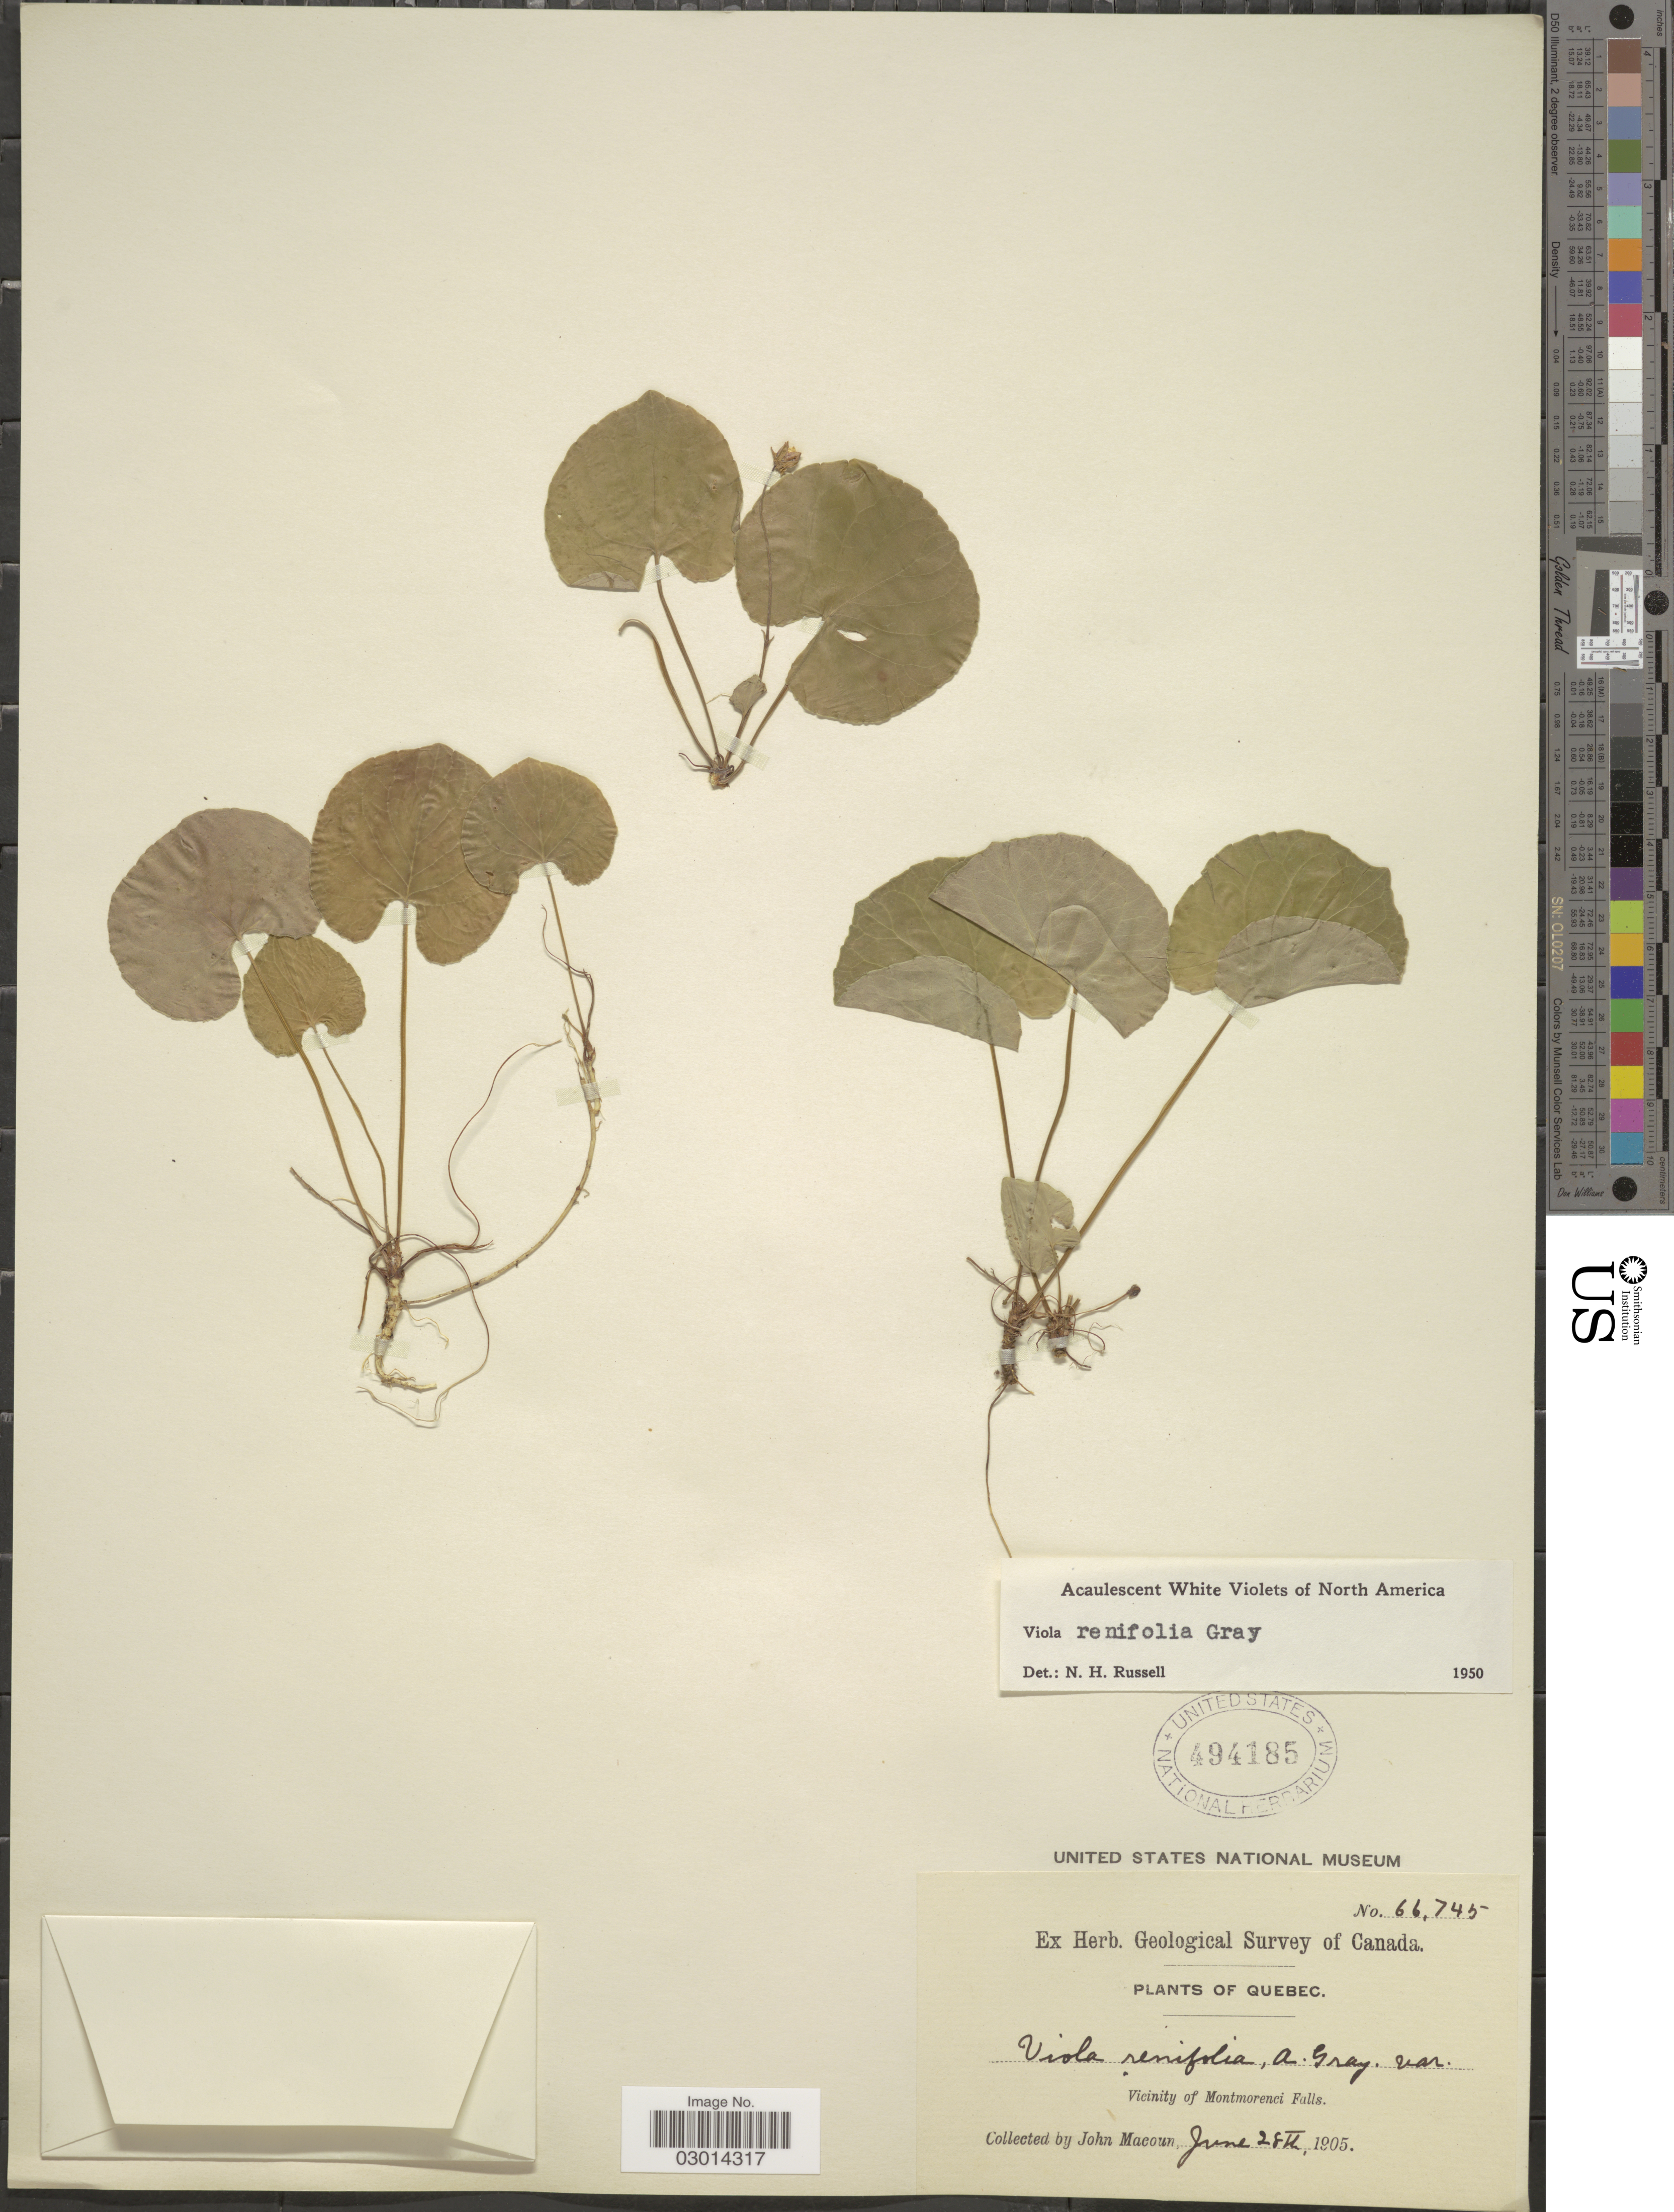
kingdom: Plantae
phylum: Tracheophyta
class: Magnoliopsida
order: Malpighiales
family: Violaceae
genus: Viola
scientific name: Viola renifolia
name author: A. Gray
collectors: J. Macoun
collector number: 66745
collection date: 1905-06-28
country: Canada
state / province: Quebec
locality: Vicinity of Montmorenci Falls.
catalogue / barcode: US 494185